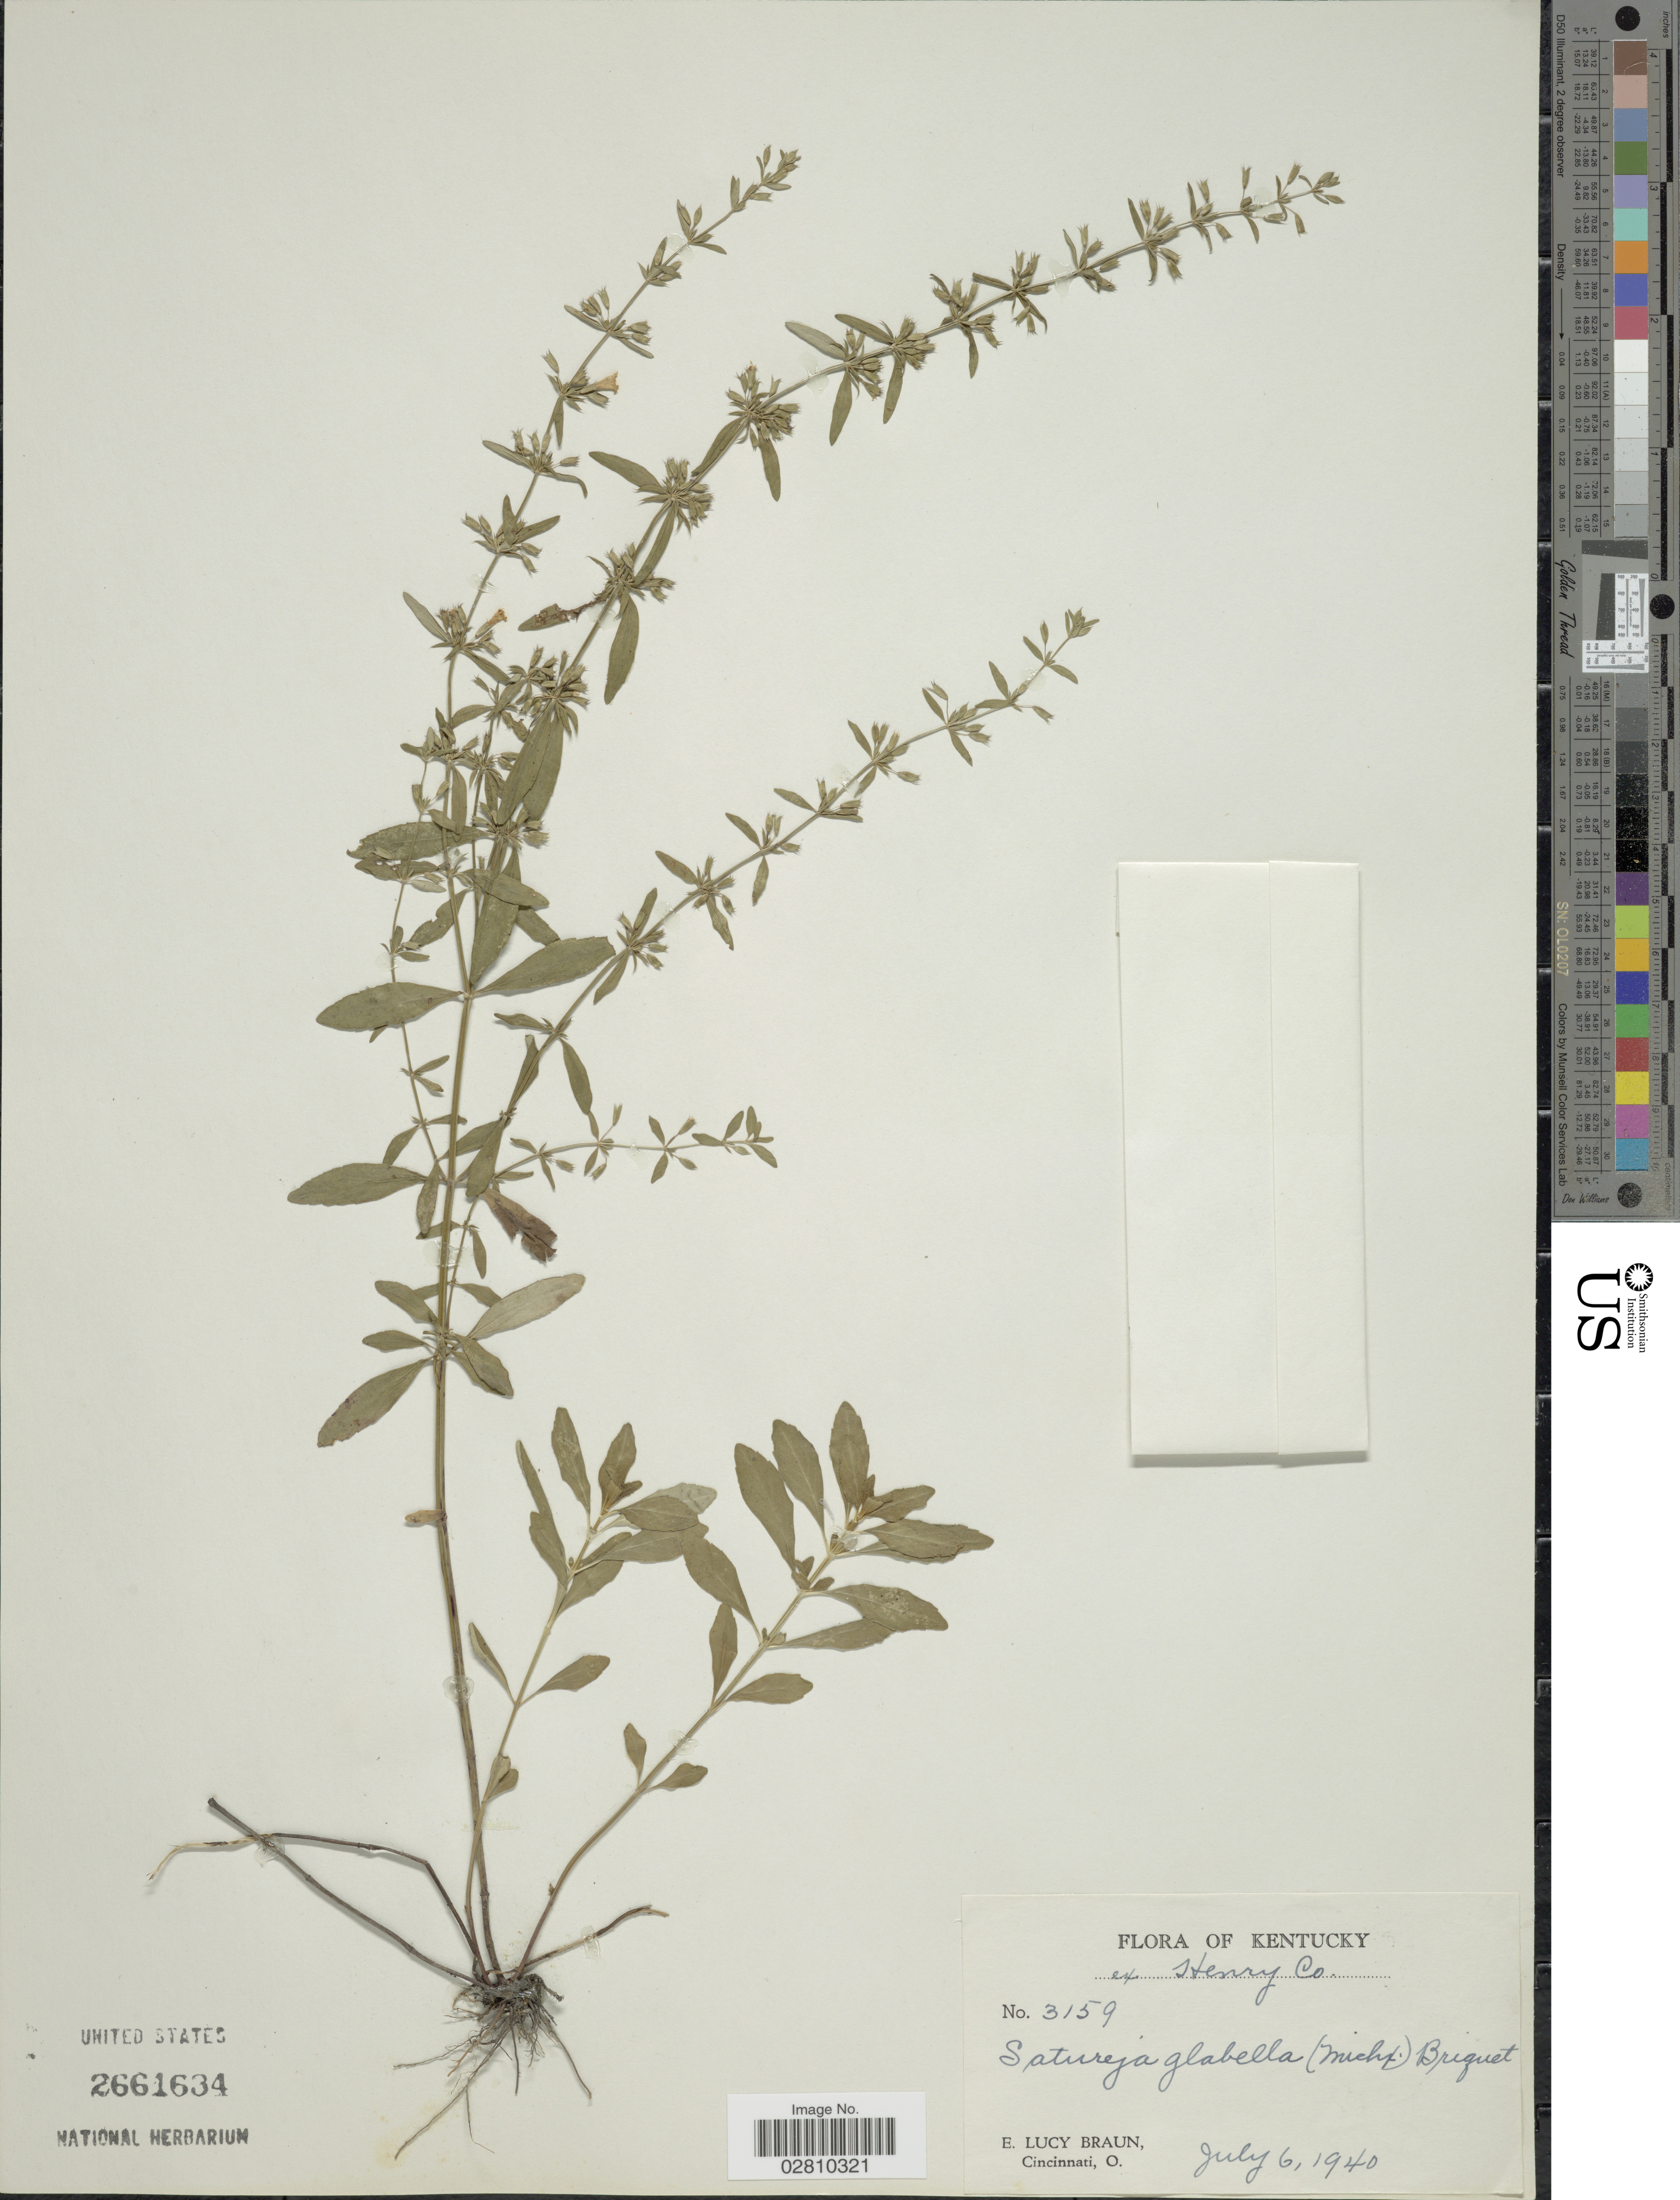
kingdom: Plantae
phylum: Tracheophyta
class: Magnoliopsida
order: Lamiales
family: Lamiaceae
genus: Clinopodium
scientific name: Clinopodium glabellum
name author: (Michx.) Kuntze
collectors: E. L. Braun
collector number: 3159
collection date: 1940-07-06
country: United States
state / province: Kentucky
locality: Henry Co.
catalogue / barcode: US 2661634